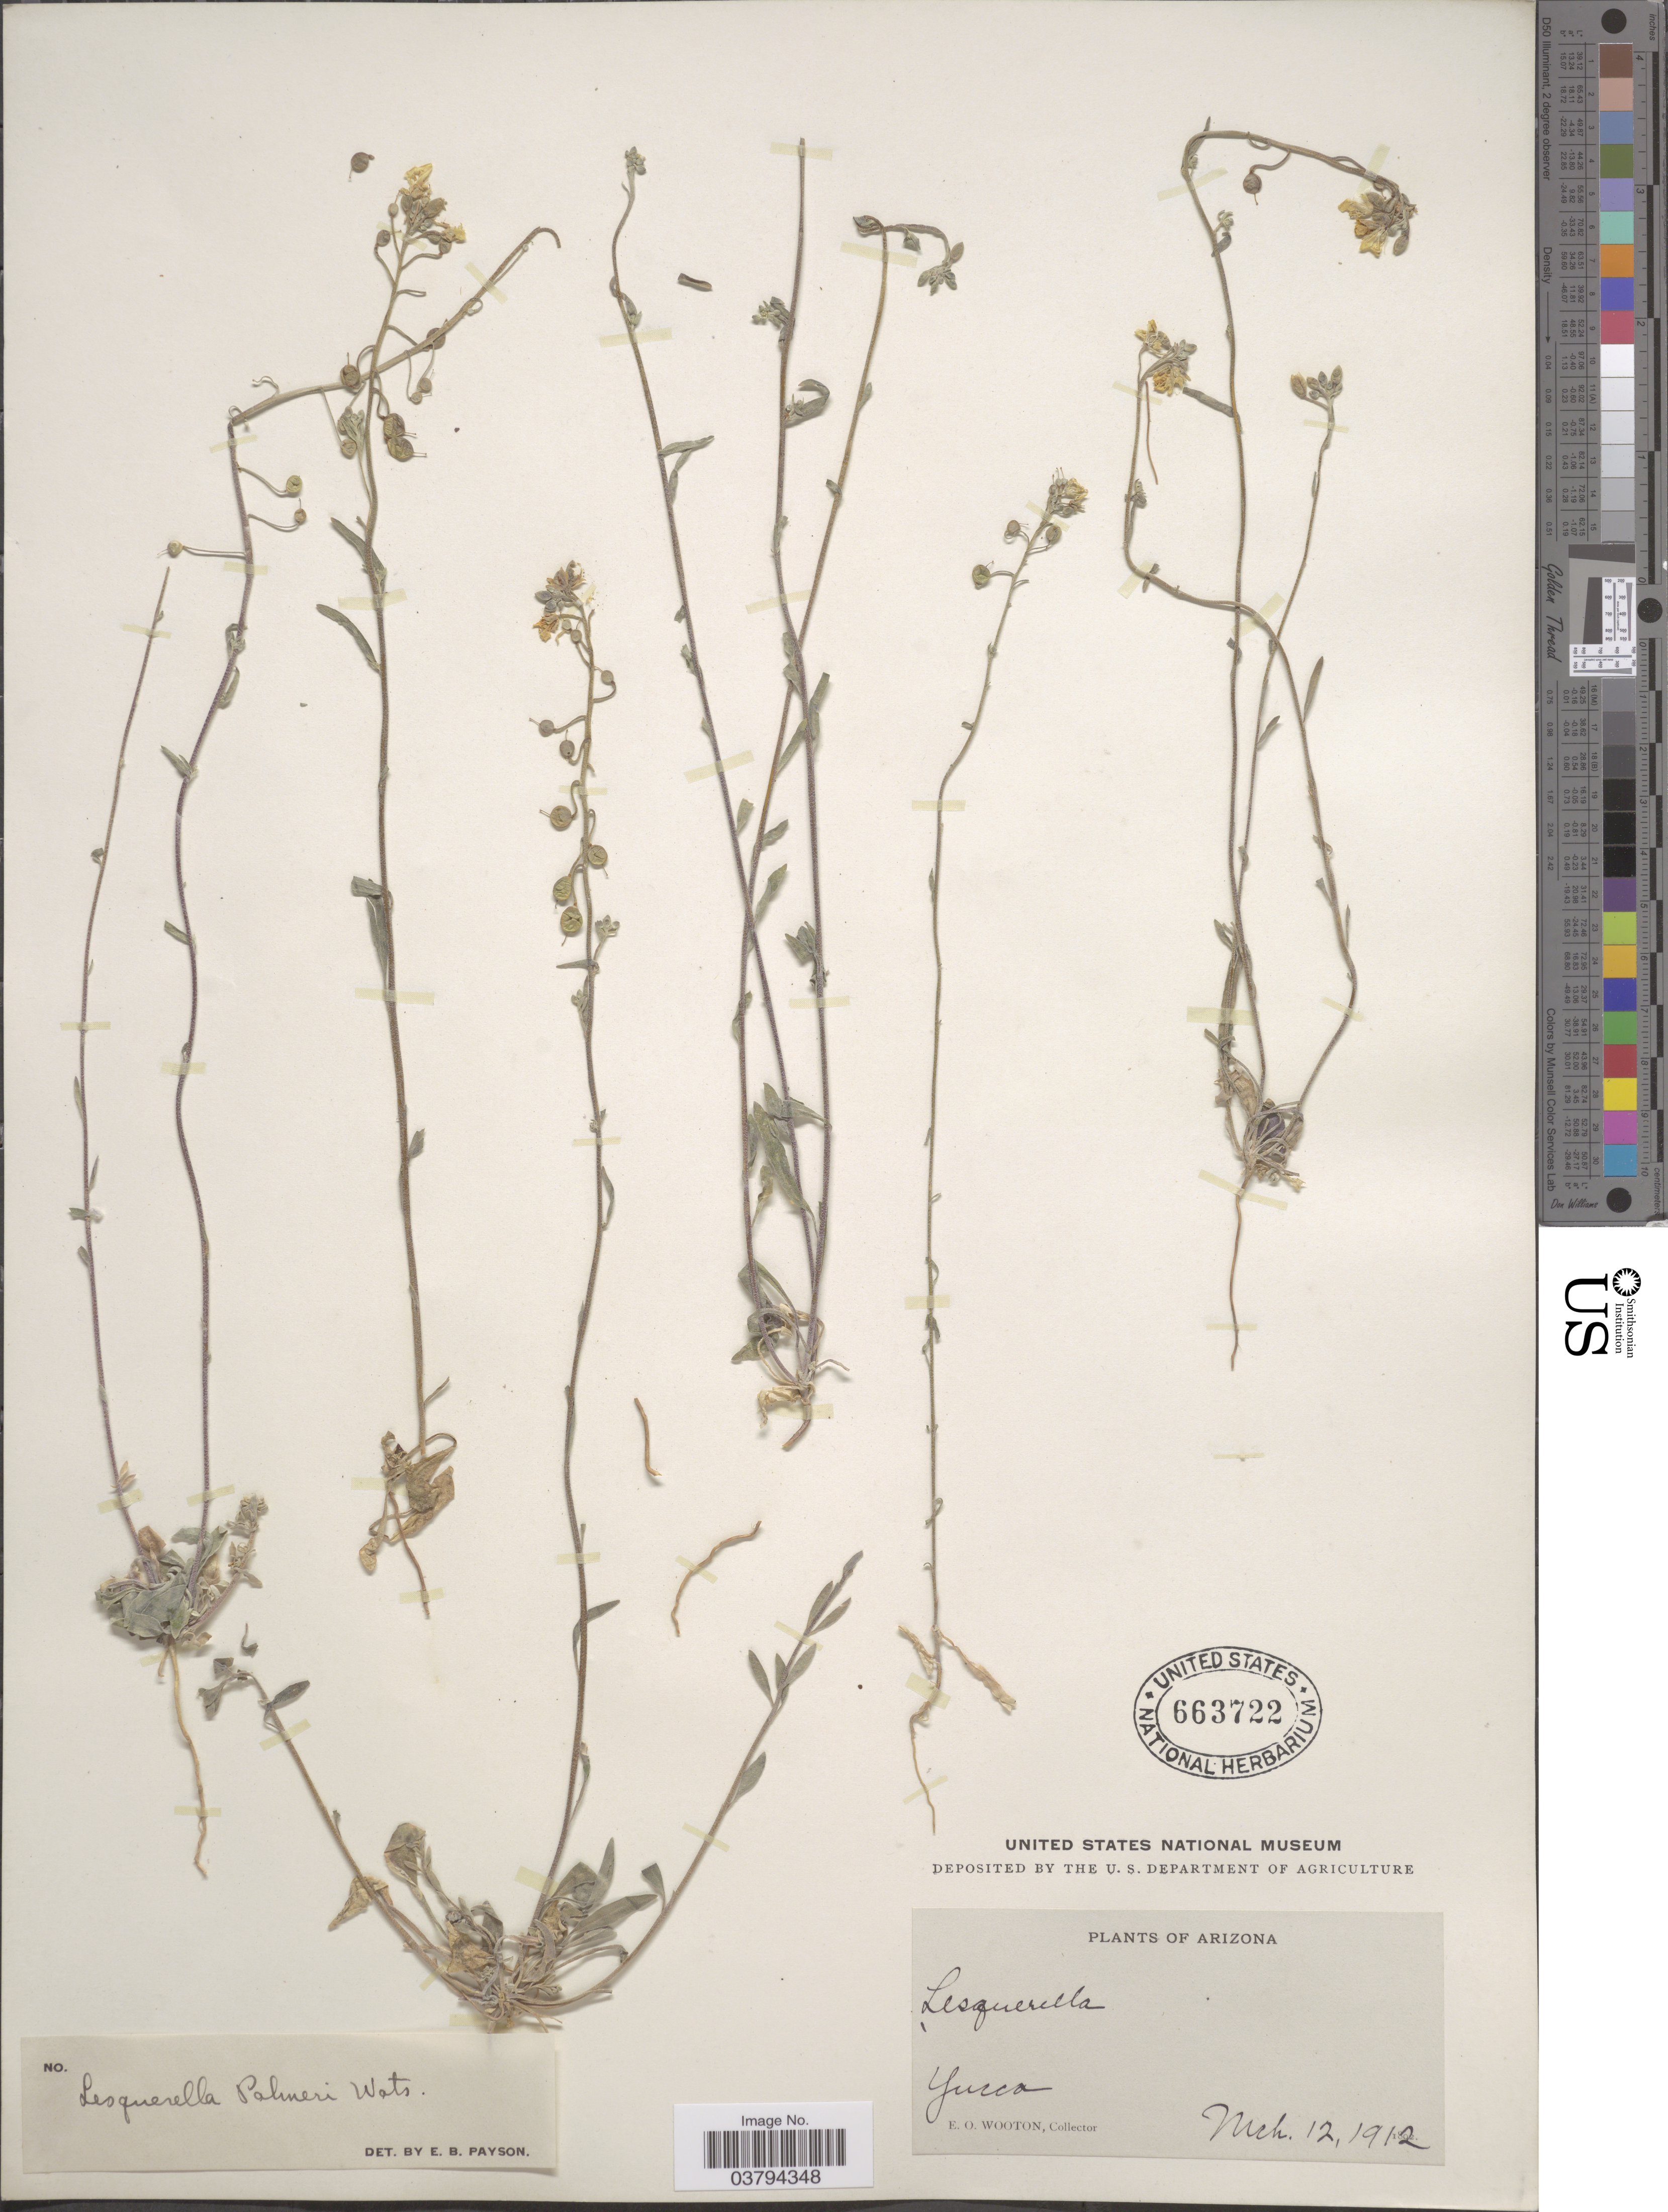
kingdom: Plantae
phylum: Tracheophyta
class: Magnoliopsida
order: Brassicales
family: Brassicaceae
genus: Lesquerella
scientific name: Lesquerella tenella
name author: A. Nelson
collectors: E. O. Wooton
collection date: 1912-03-12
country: United States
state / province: Arizona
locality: Yucca.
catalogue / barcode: US 663722